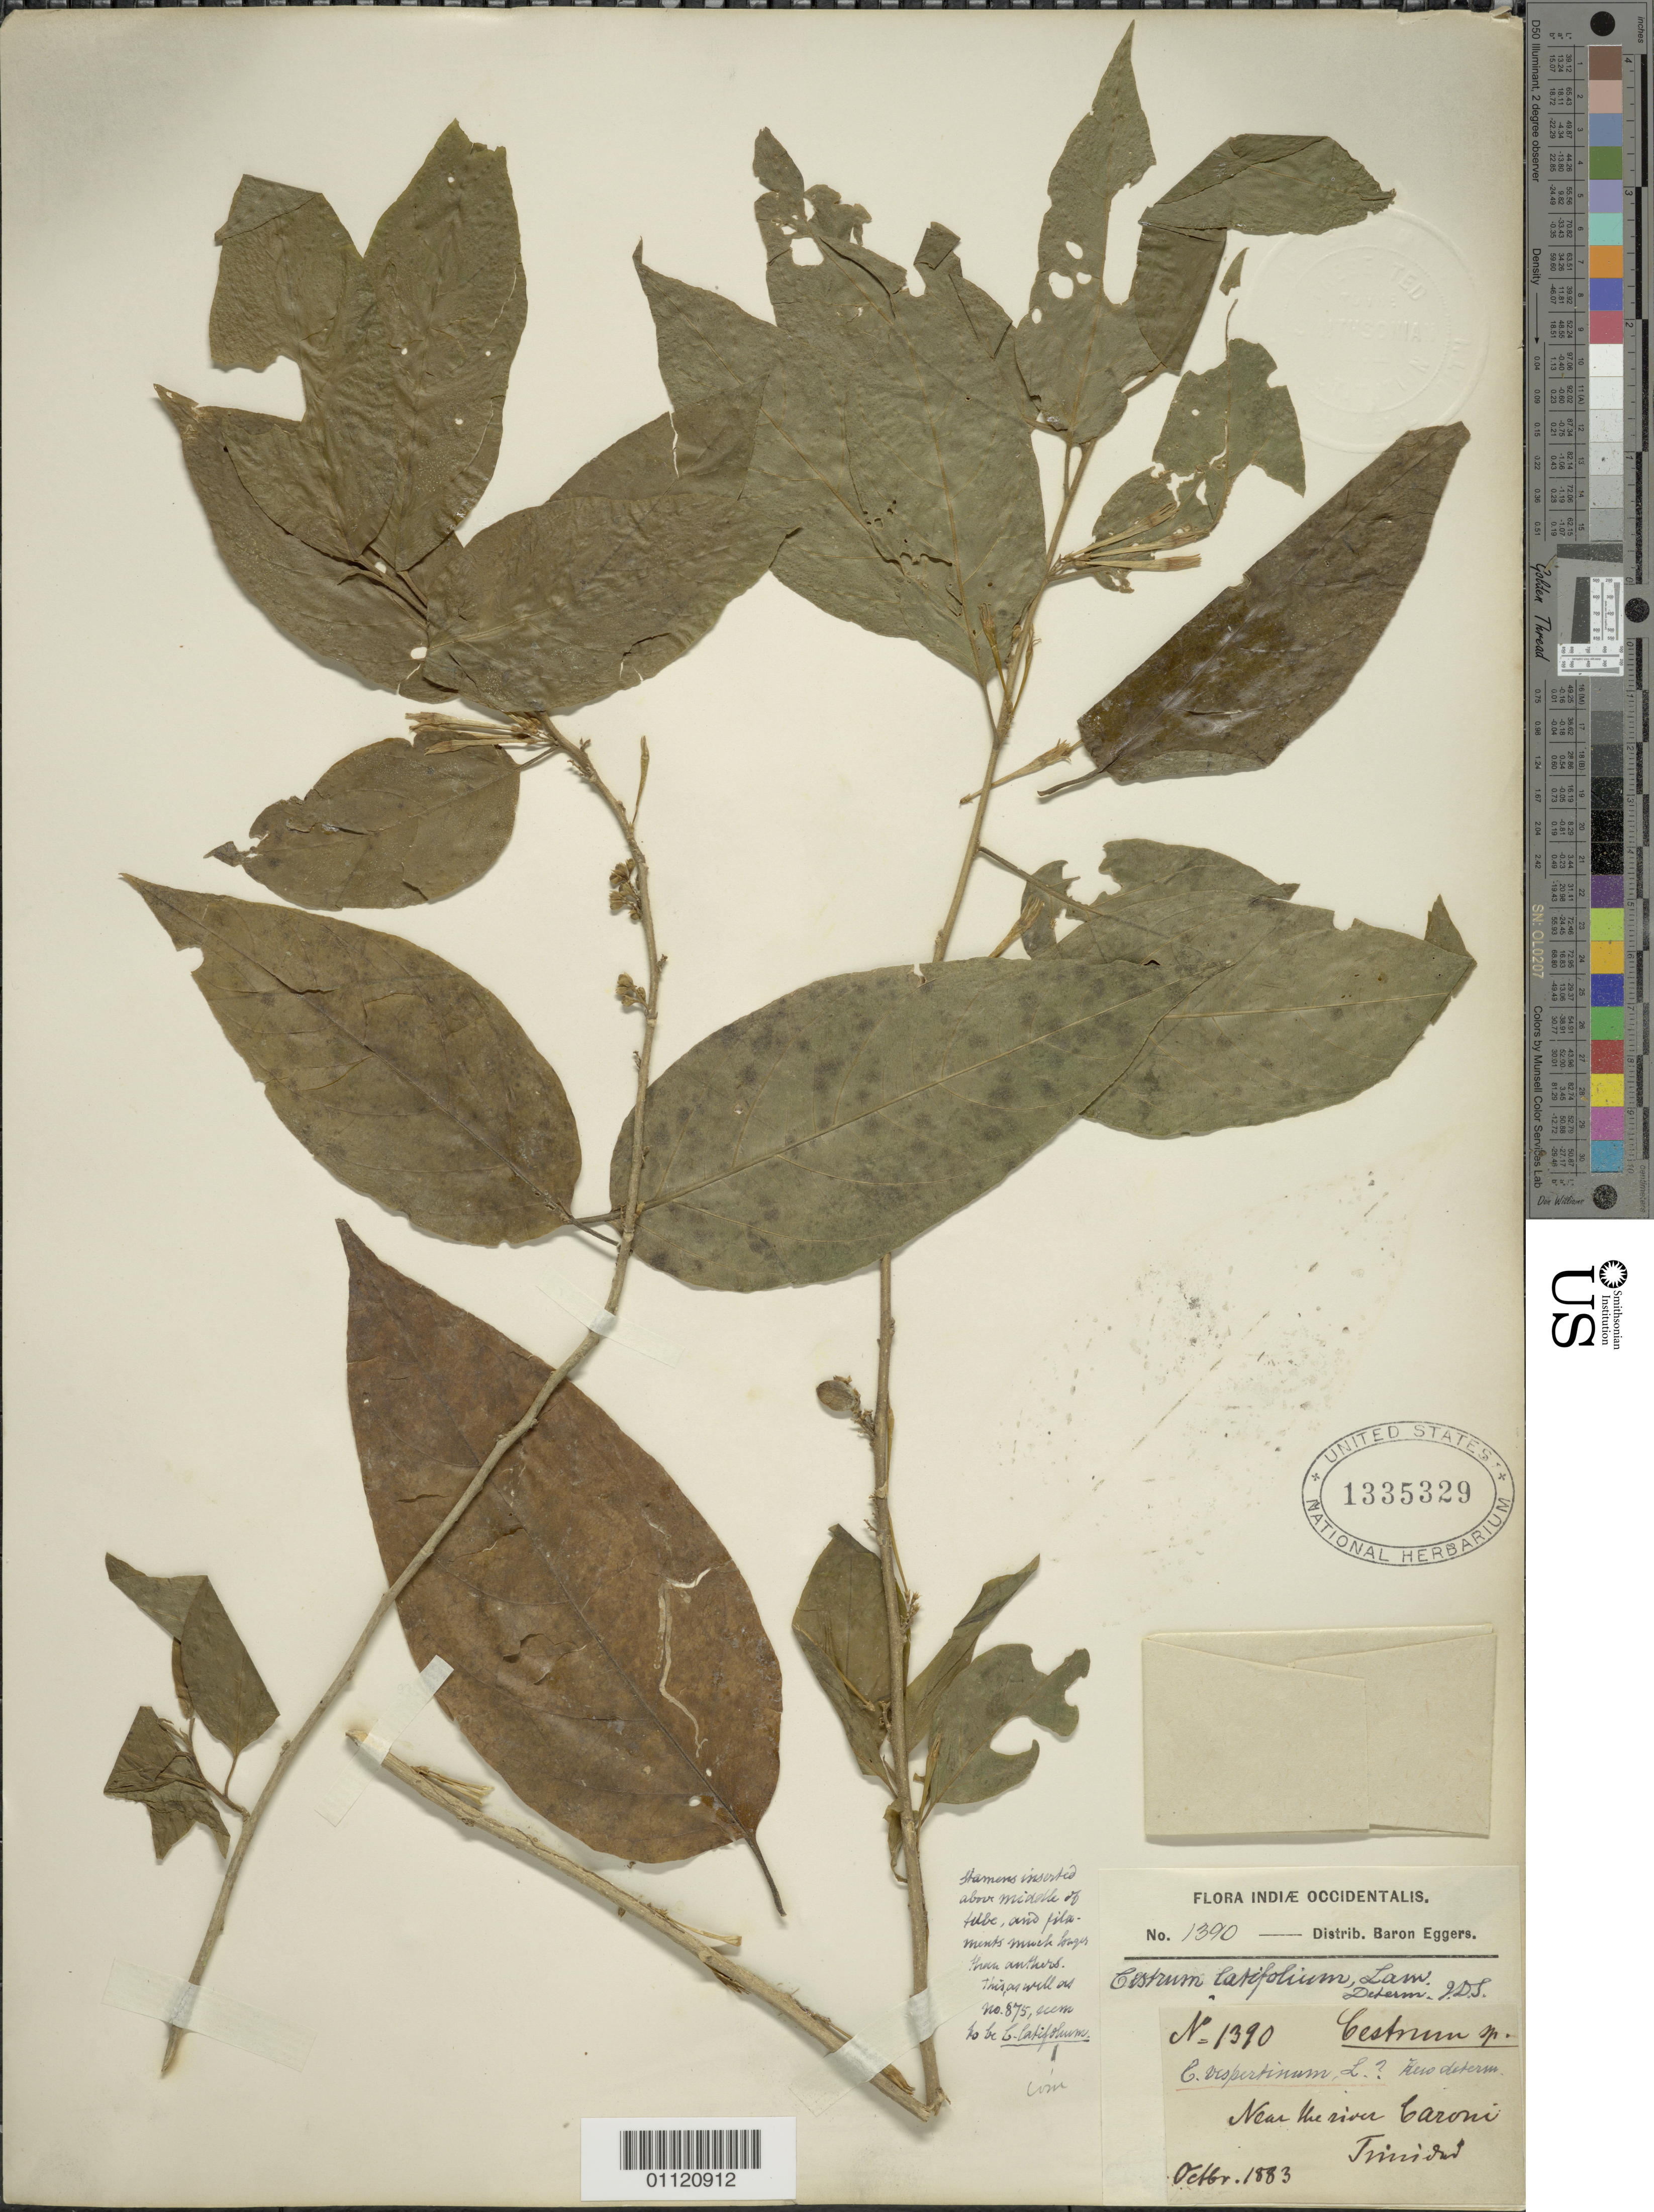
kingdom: Plantae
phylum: Tracheophyta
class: Magnoliopsida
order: Solanales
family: Solanaceae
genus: Cestrum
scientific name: Cestrum latifolium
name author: Lam.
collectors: H. F. A. von Eggers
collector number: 1390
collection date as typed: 01 Oct 1883 to 31 Oct 1883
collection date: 1883-10-01/1883-10-31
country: Trinidad and Tobago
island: Trinidad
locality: Near the river Caroni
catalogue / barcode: US 1335329